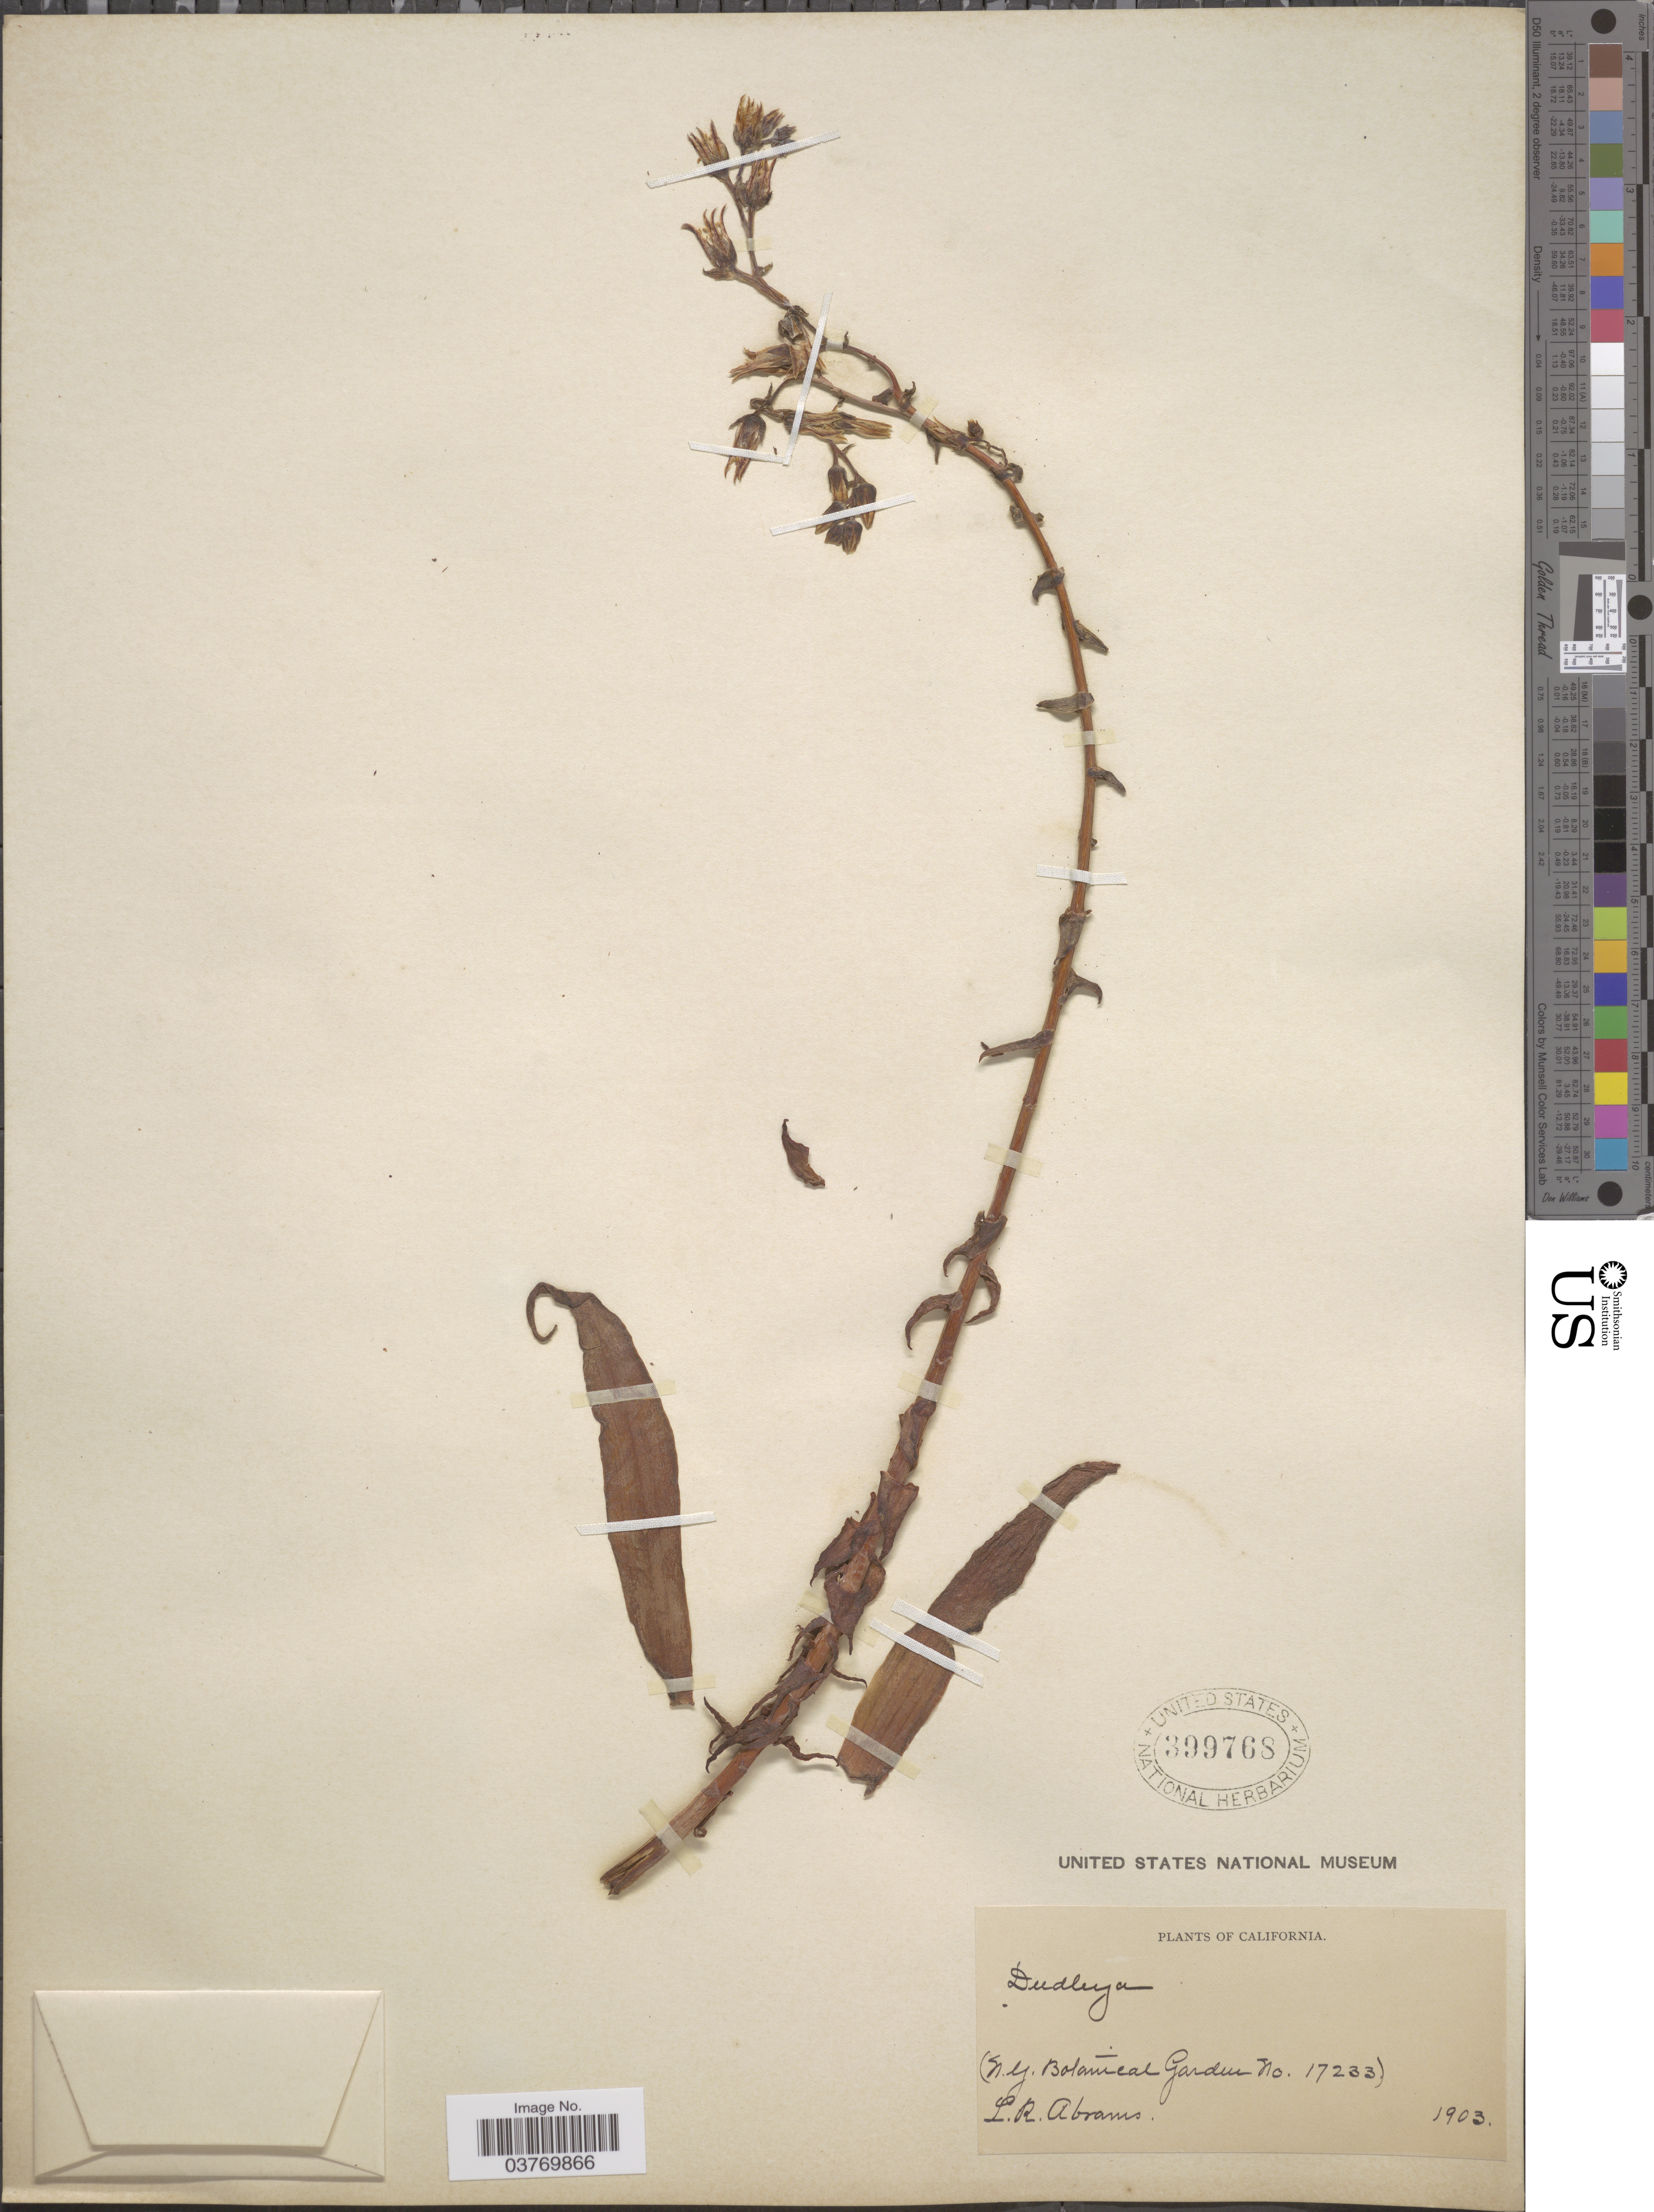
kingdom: Plantae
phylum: Tracheophyta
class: Magnoliopsida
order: Saxifragales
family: Crassulaceae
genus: Dudleya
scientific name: Dudleya sp.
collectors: L. Abrams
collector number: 17233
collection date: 1903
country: United States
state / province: California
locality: N. Y. Botanical Garden.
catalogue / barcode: US 399768